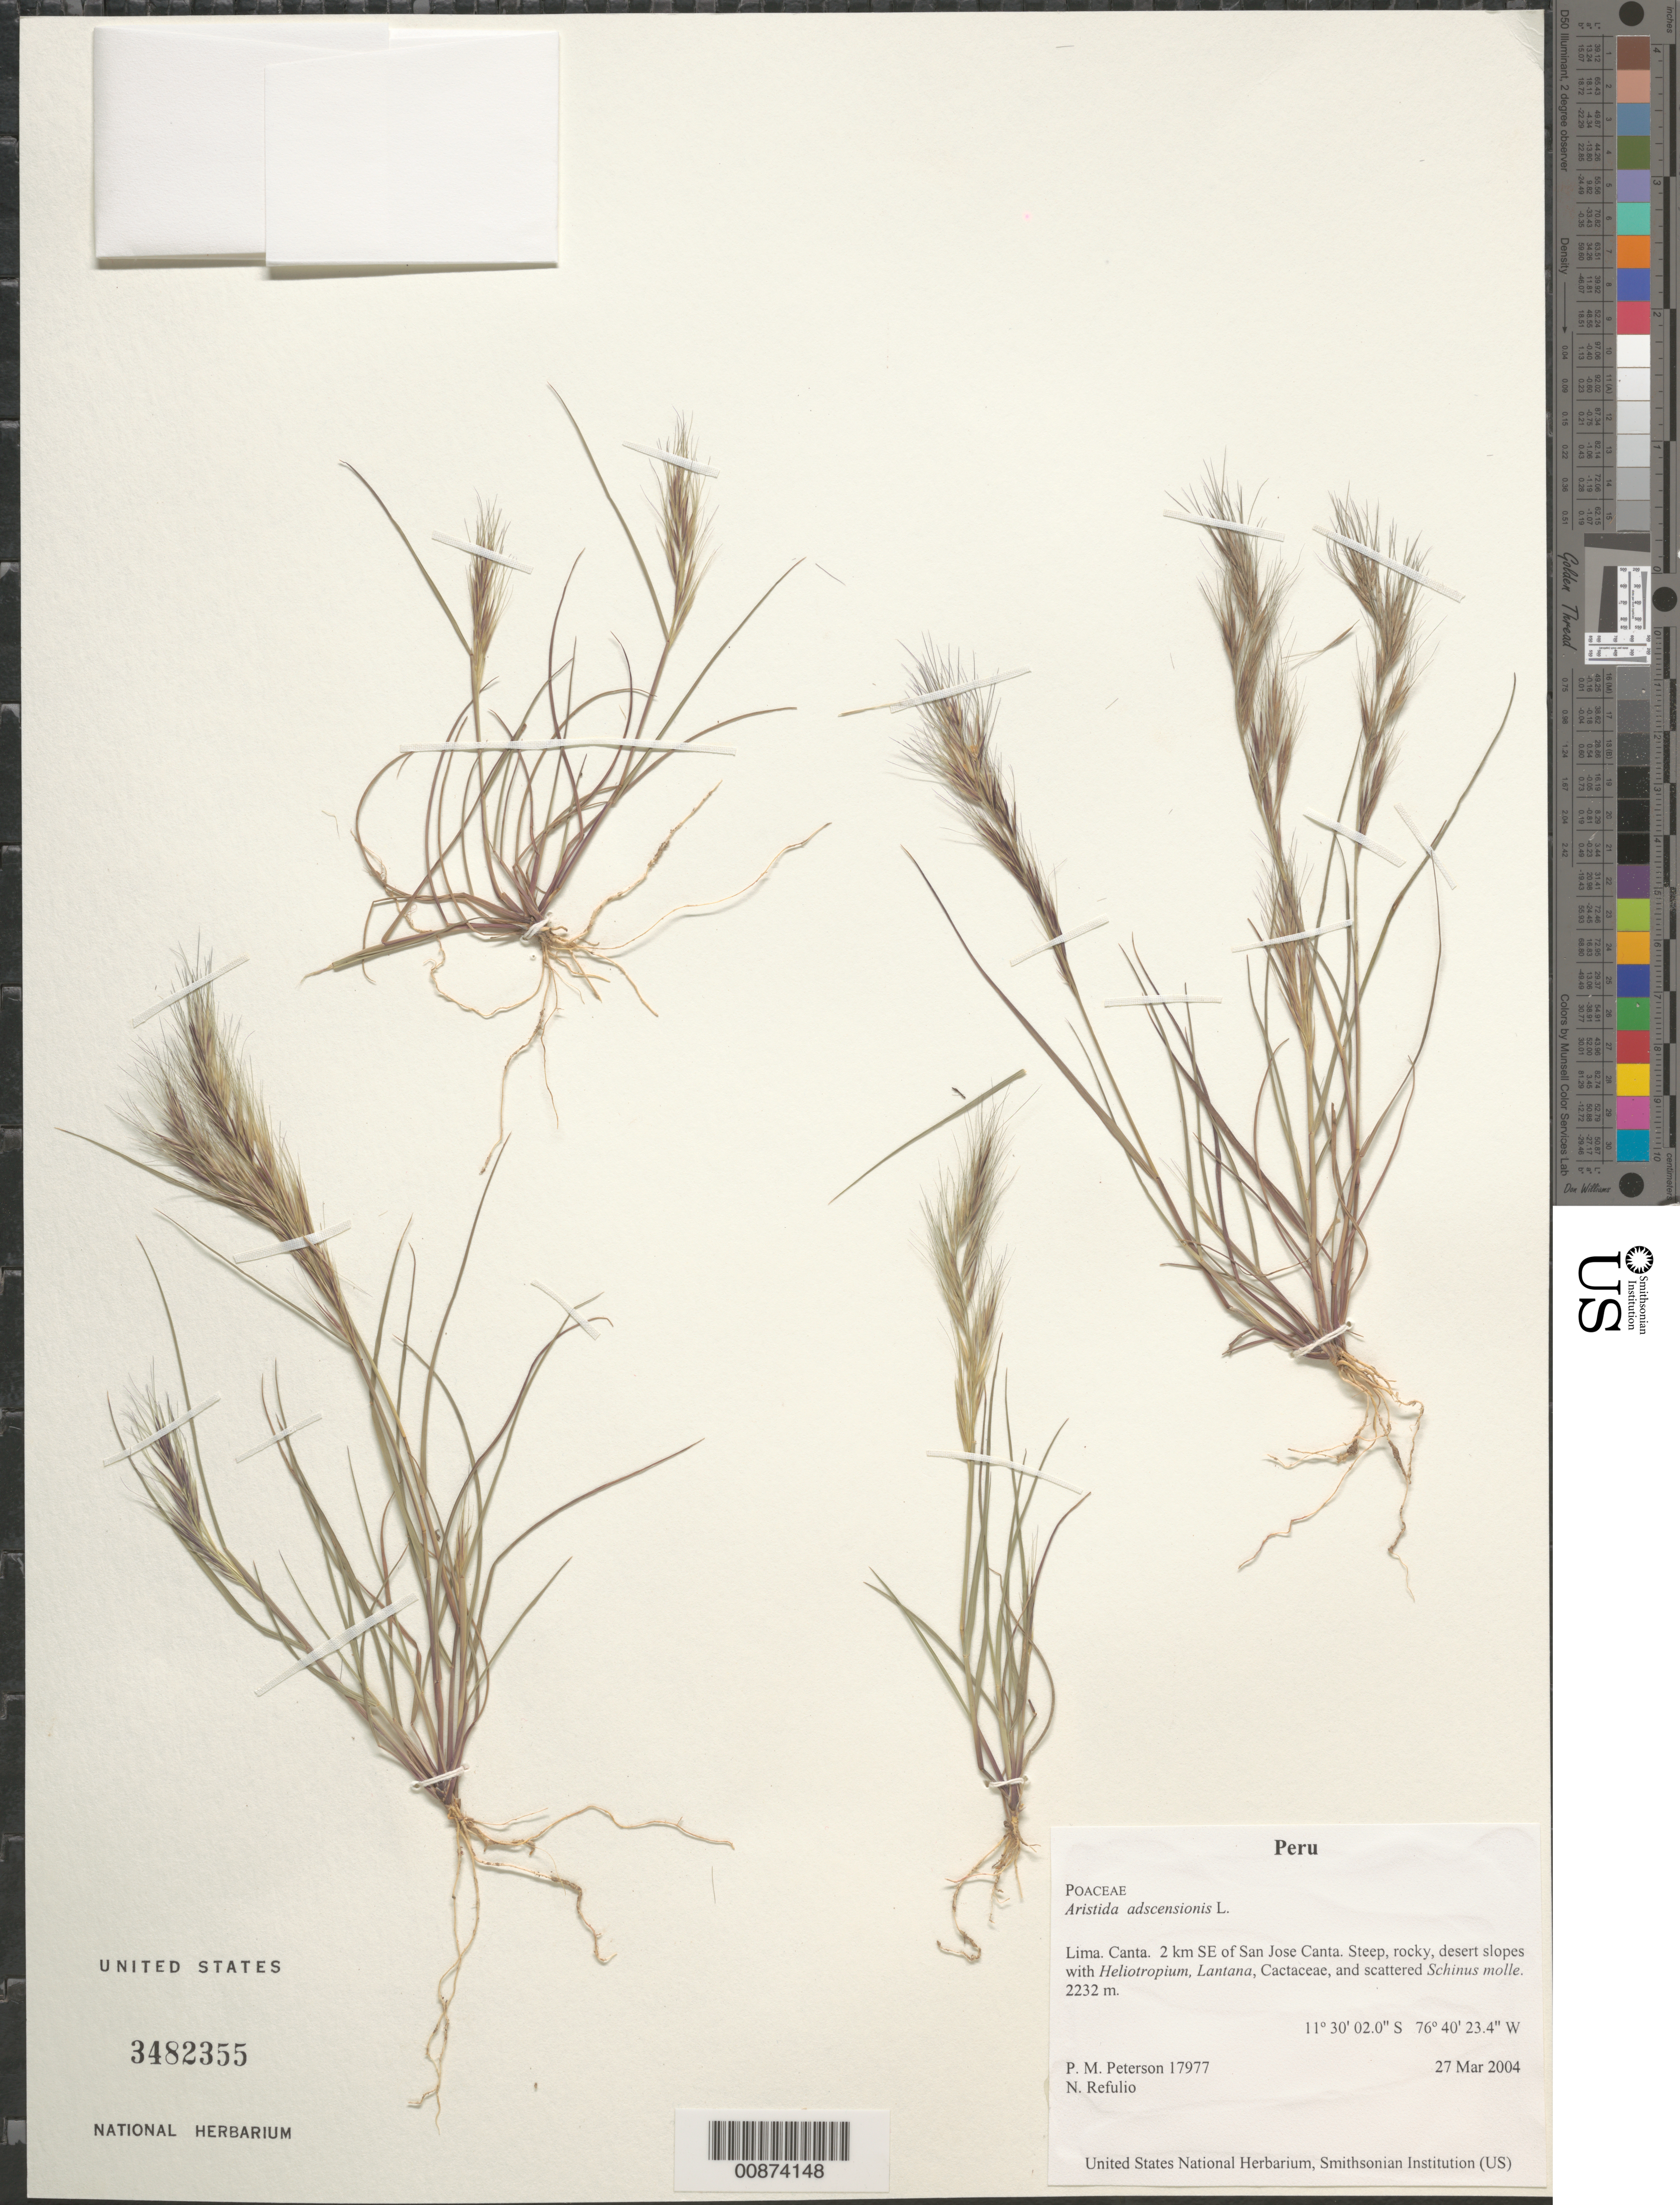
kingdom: Plantae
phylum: Tracheophyta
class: Liliopsida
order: Poales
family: Poaceae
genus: Aristida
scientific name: Aristida adscensionis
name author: L.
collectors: P. M. Peterson & N. Refulio-Rodríguez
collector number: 17977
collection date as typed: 27 Mar 2004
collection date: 2004-03-27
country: Peru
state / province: Lima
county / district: Canta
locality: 2 km SE of San Jose Canta. Steep, rocky, desert slopes with Heliotropium, Lantana, Cactaceae, and scattered Schinus molle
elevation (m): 2232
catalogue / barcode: US 3482355